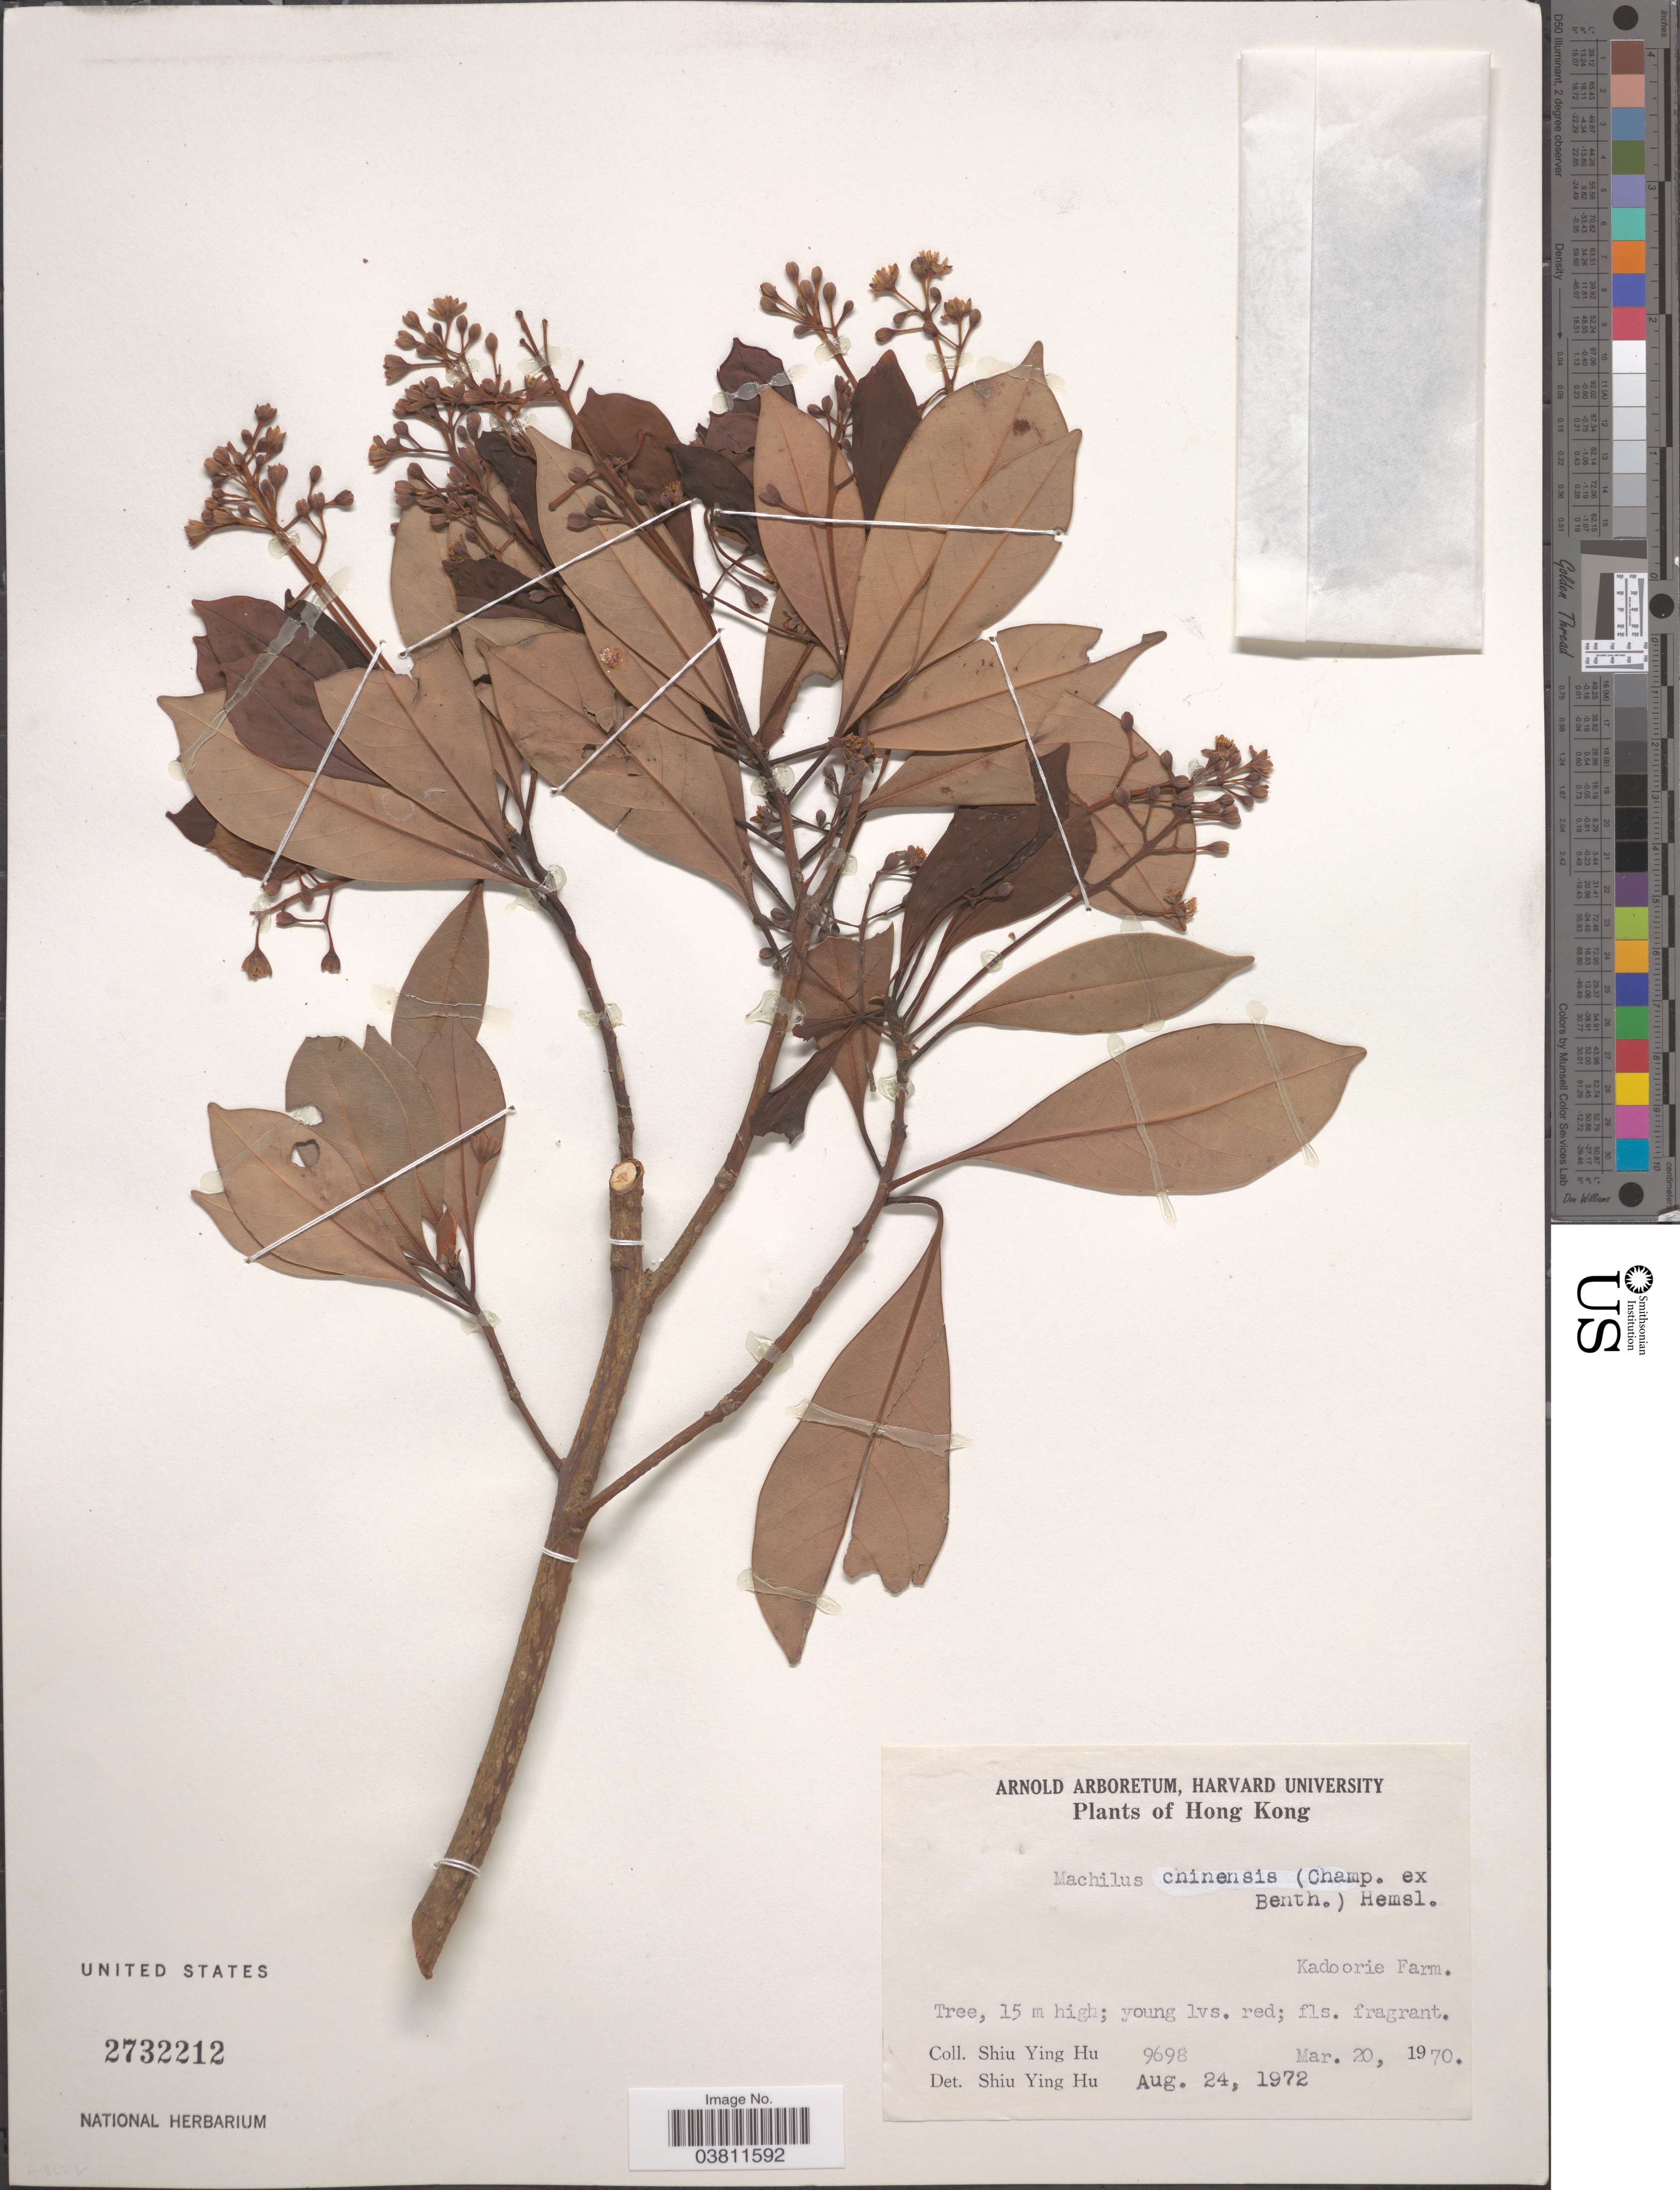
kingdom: Plantae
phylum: Tracheophyta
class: Magnoliopsida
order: Laurales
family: Lauraceae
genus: Machilus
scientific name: Machilus chinensis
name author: (Benth.) Hemsl.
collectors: S. Y. Hu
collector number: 9698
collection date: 1970-03-20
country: China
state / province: Hong Kong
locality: Kadoorie Farm.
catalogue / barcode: US 2732212